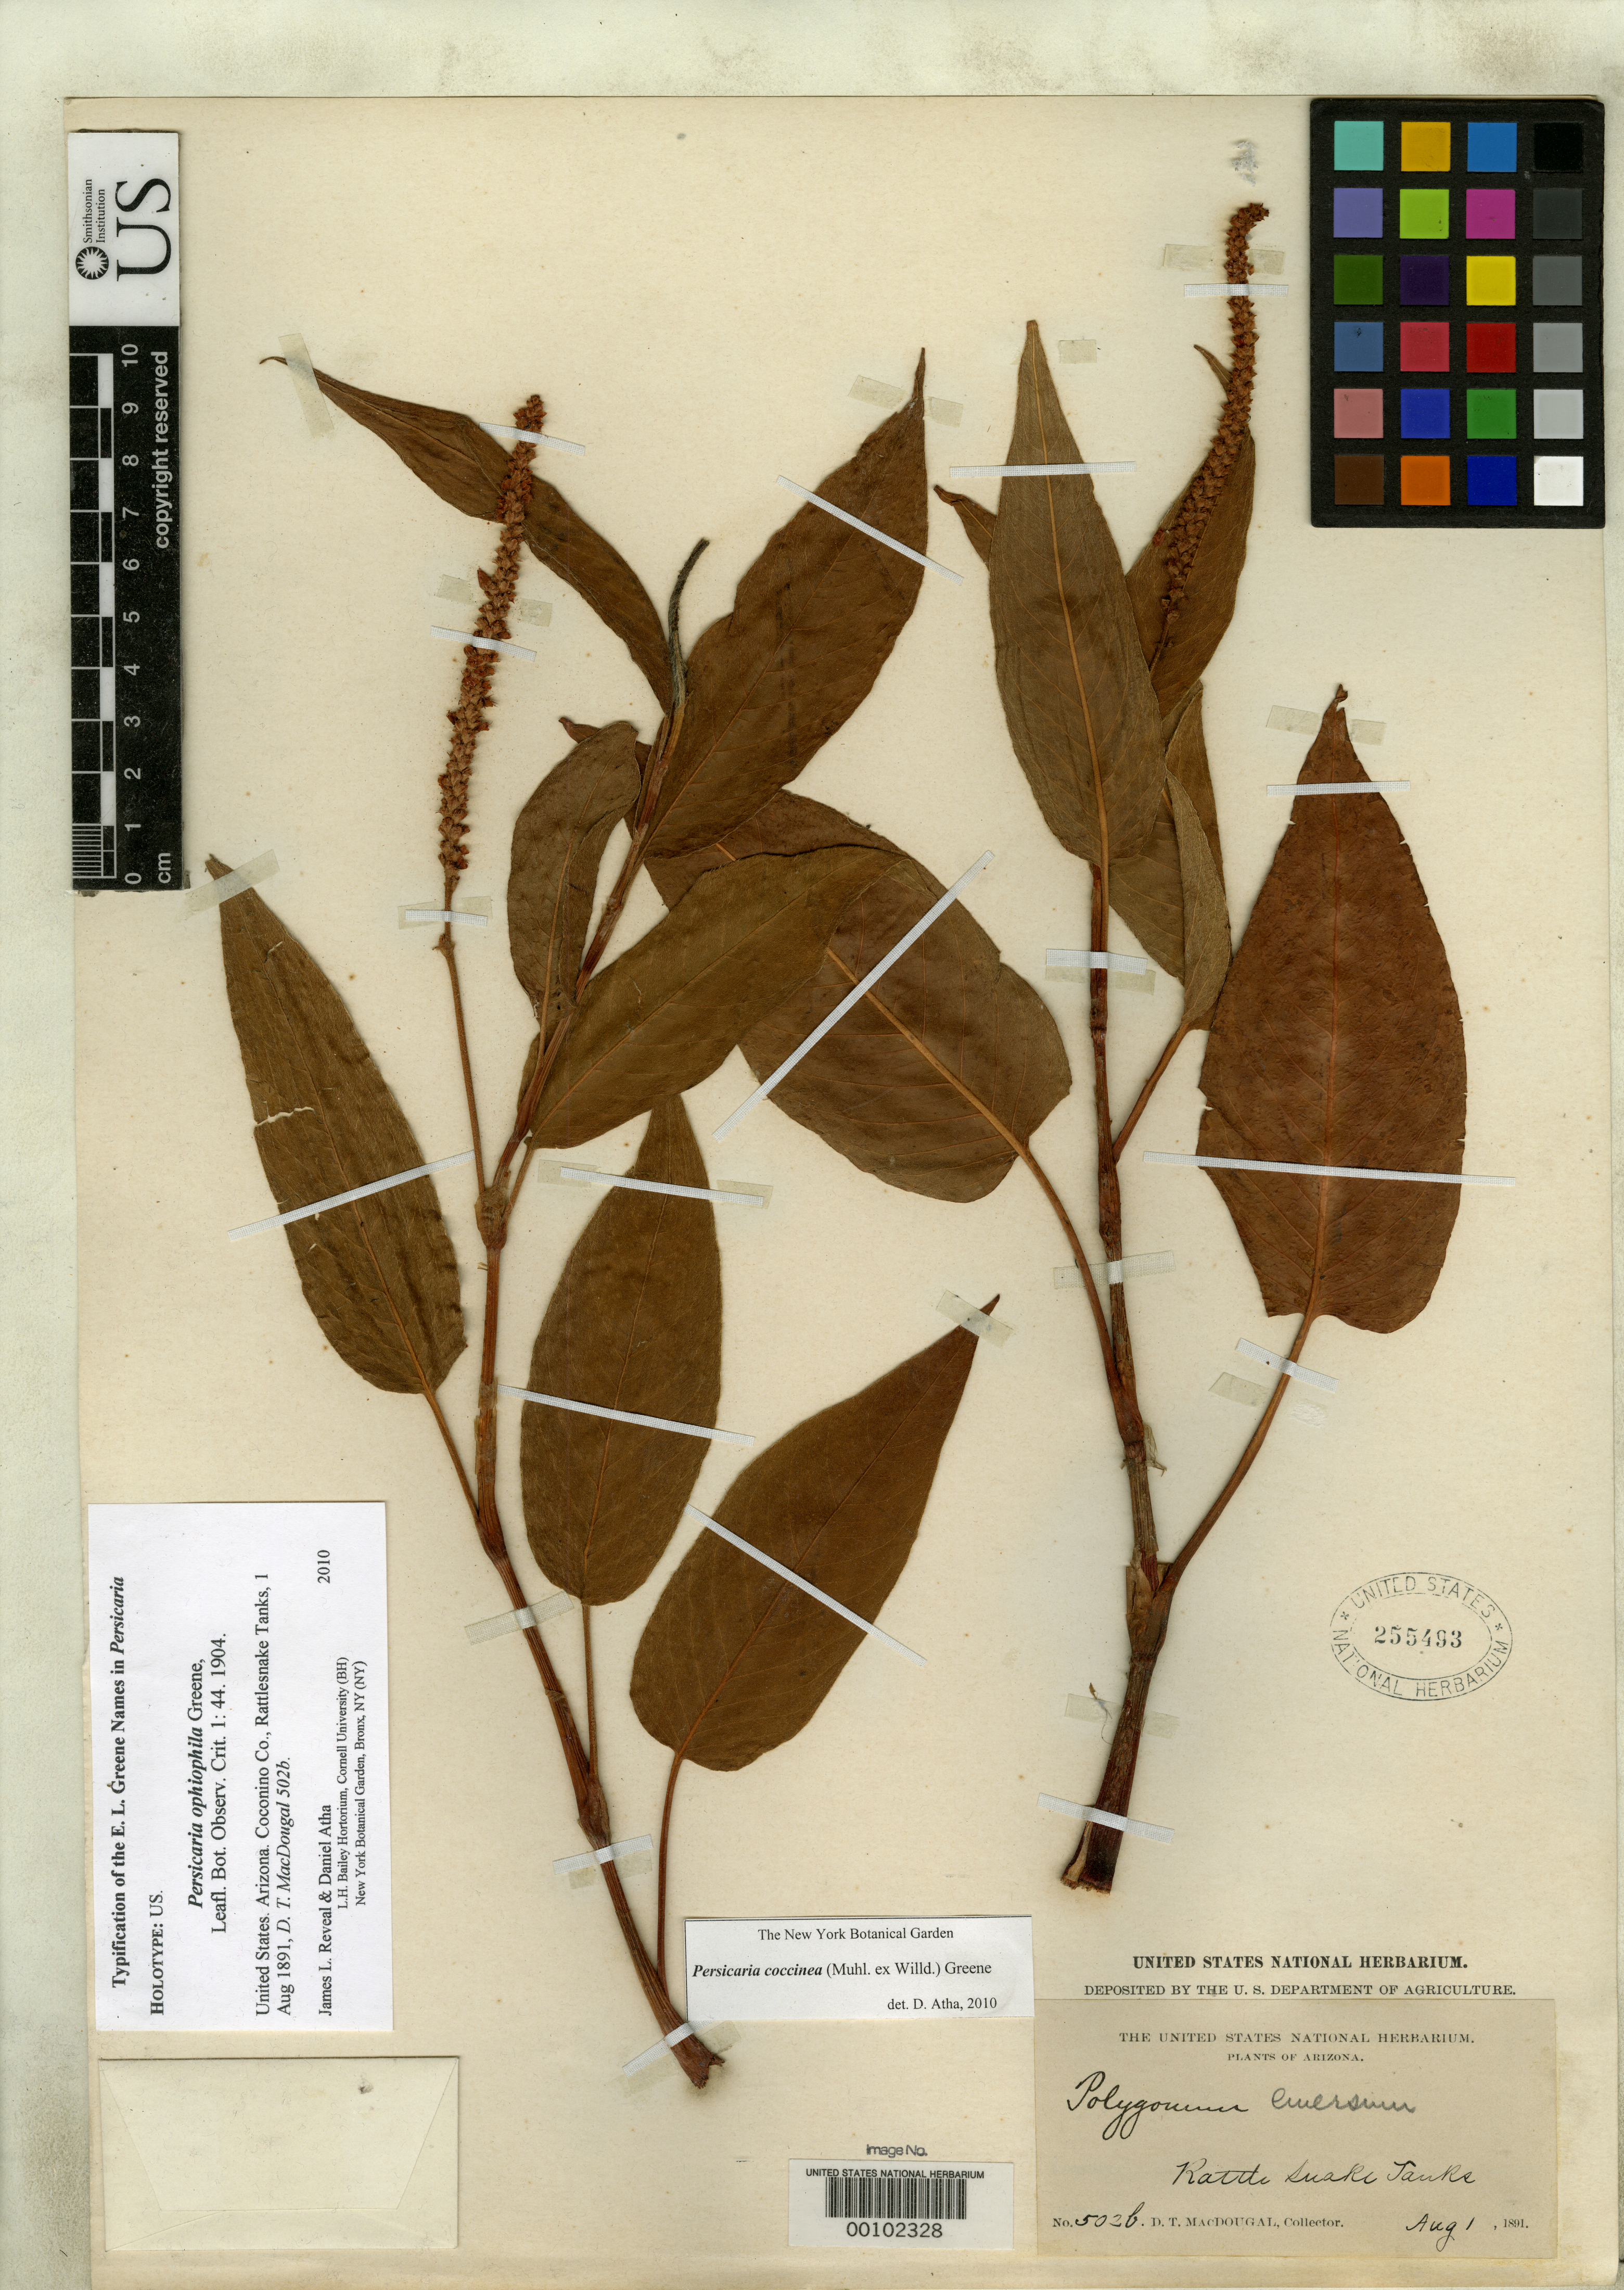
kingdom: Plantae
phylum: Tracheophyta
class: Magnoliopsida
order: Caryophyllales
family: Polygonaceae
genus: Persicaria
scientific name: Persicaria ophiophila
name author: Greene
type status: Holotype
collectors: D. T. MacDougal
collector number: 502 B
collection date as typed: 01 Aug 1891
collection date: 1891-08-01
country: United States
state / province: Arizona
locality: Rattlesnake Tanks.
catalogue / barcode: US 255493